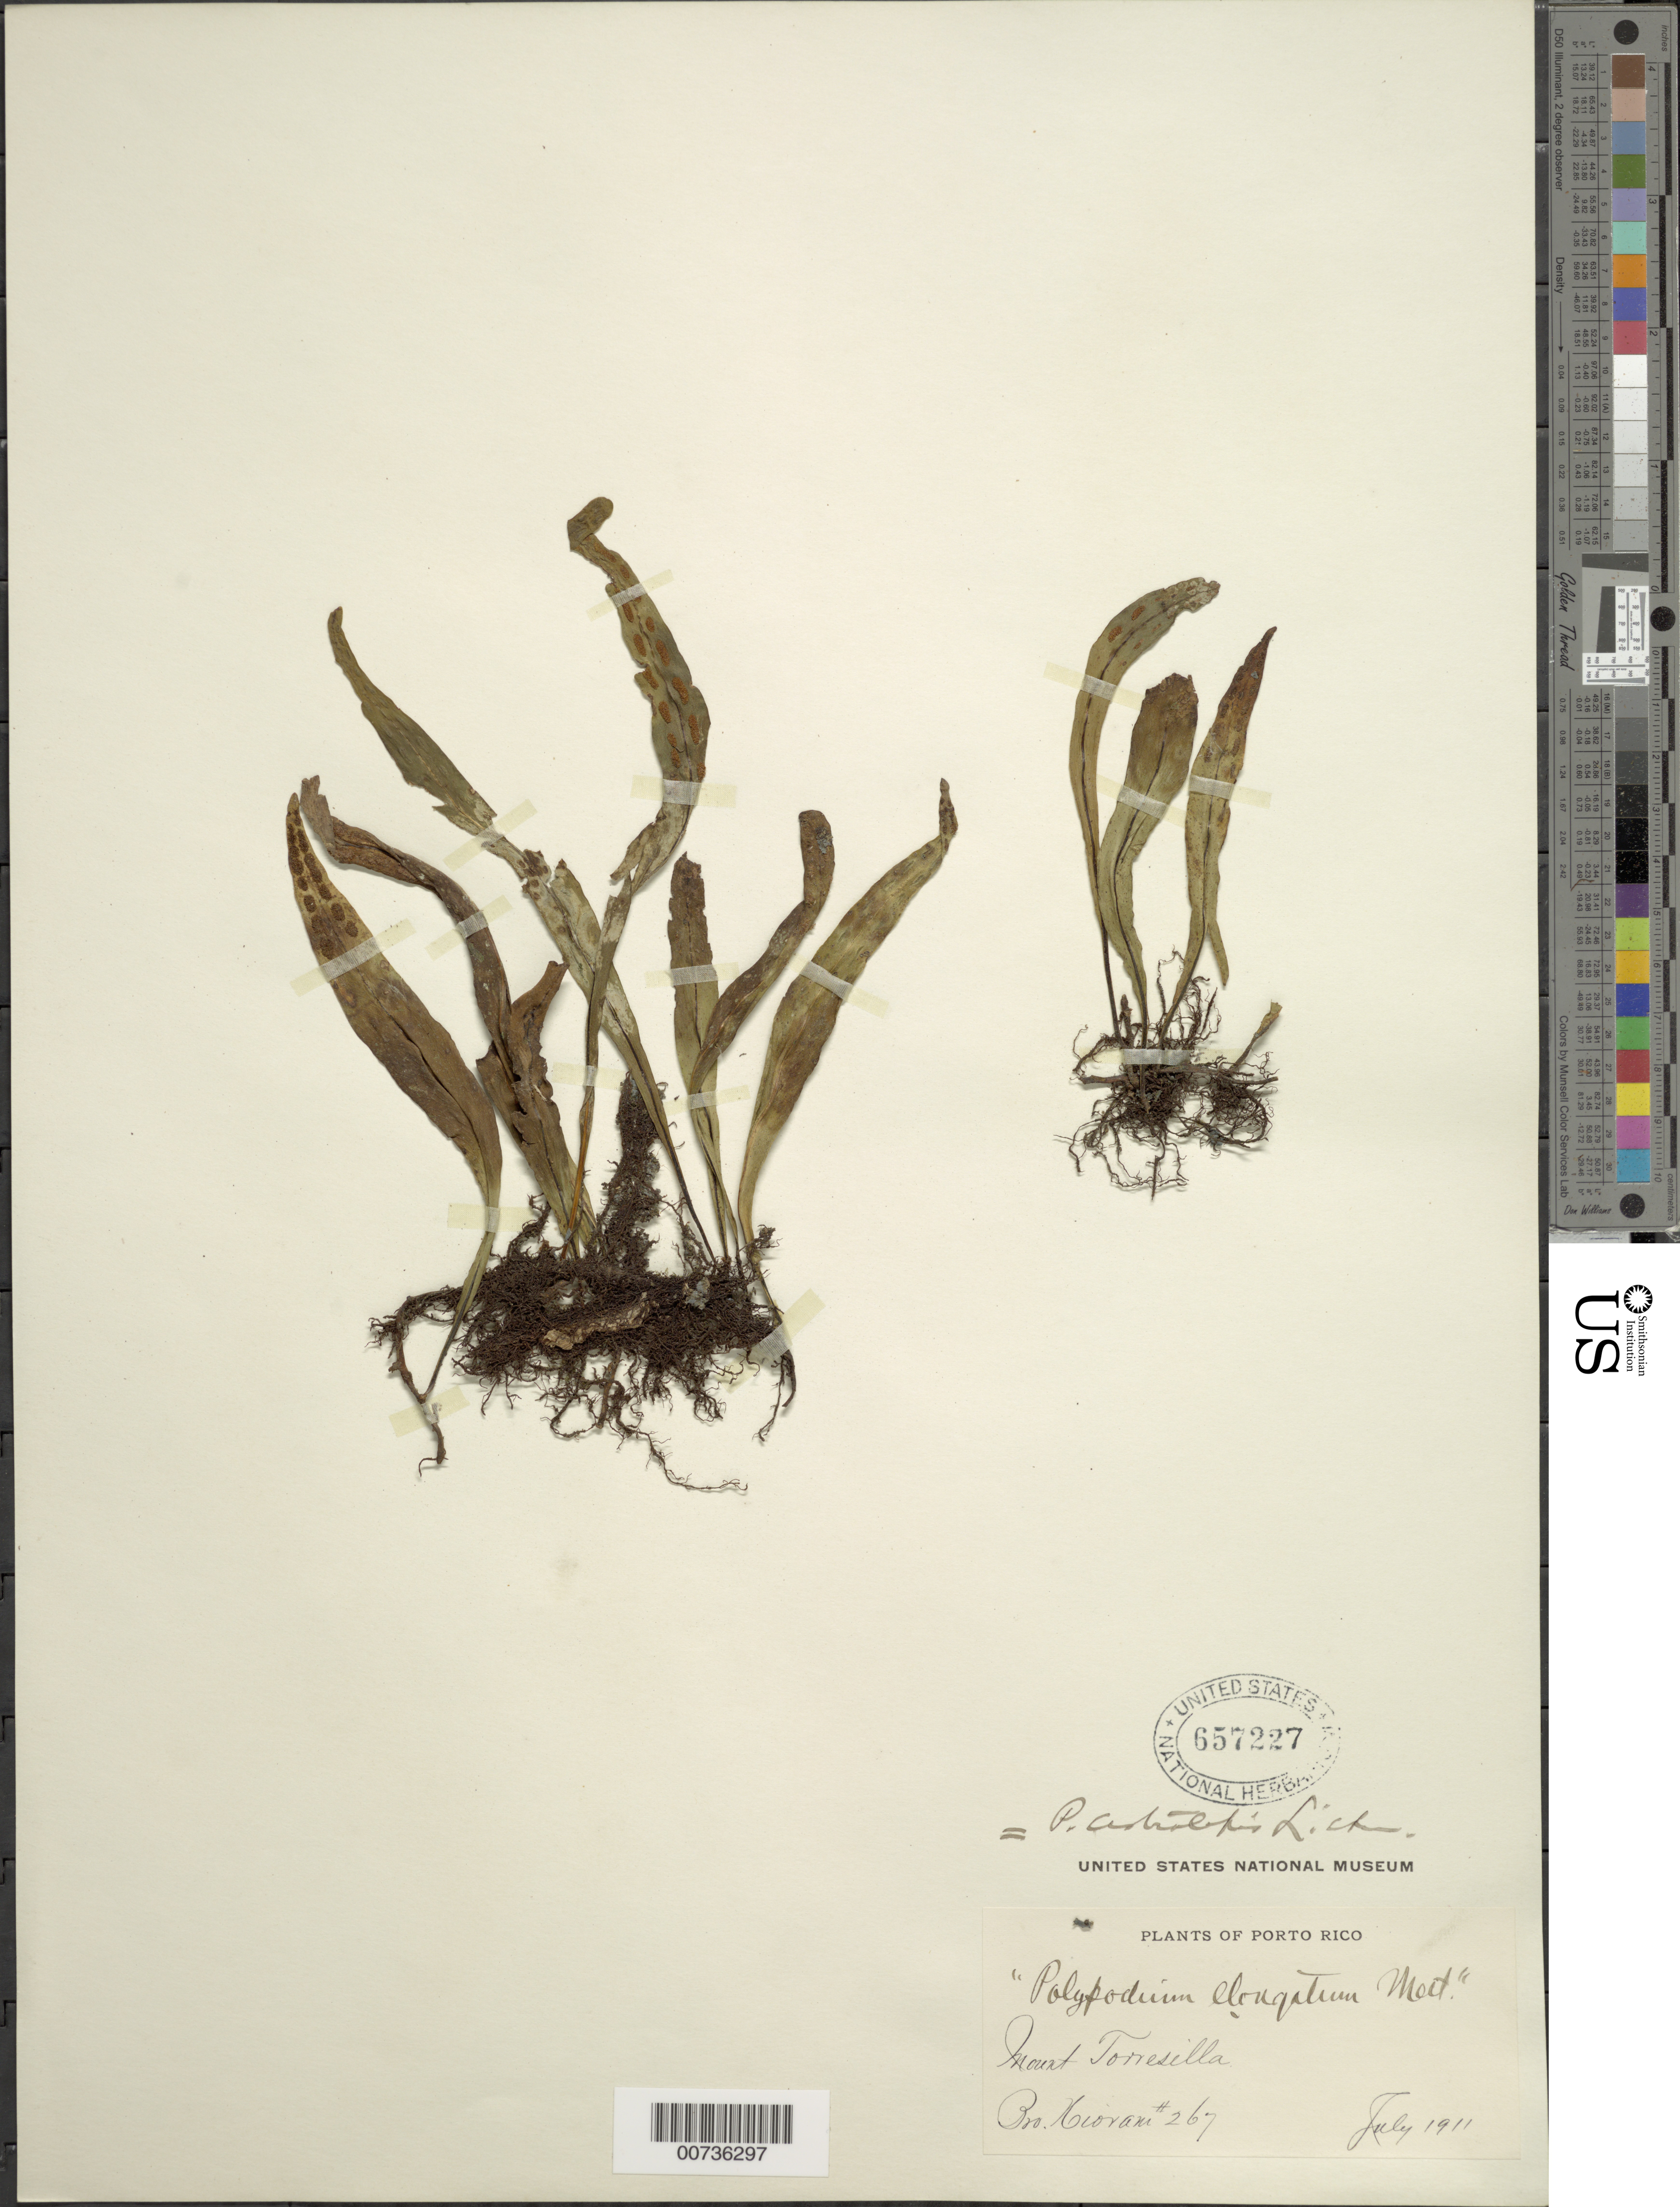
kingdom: Plantae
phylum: Tracheophyta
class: Polypodiopsida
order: Polypodiales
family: Polypodiaceae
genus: Pleopeltis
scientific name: Pleopeltis astrolepis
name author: (Liebm.) E. Fourn.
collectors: Bro. Hioram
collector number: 267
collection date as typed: Jul 1911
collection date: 1911-07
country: Puerto Rico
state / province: Barranquitas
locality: Mount Torresilla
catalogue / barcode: US 657227